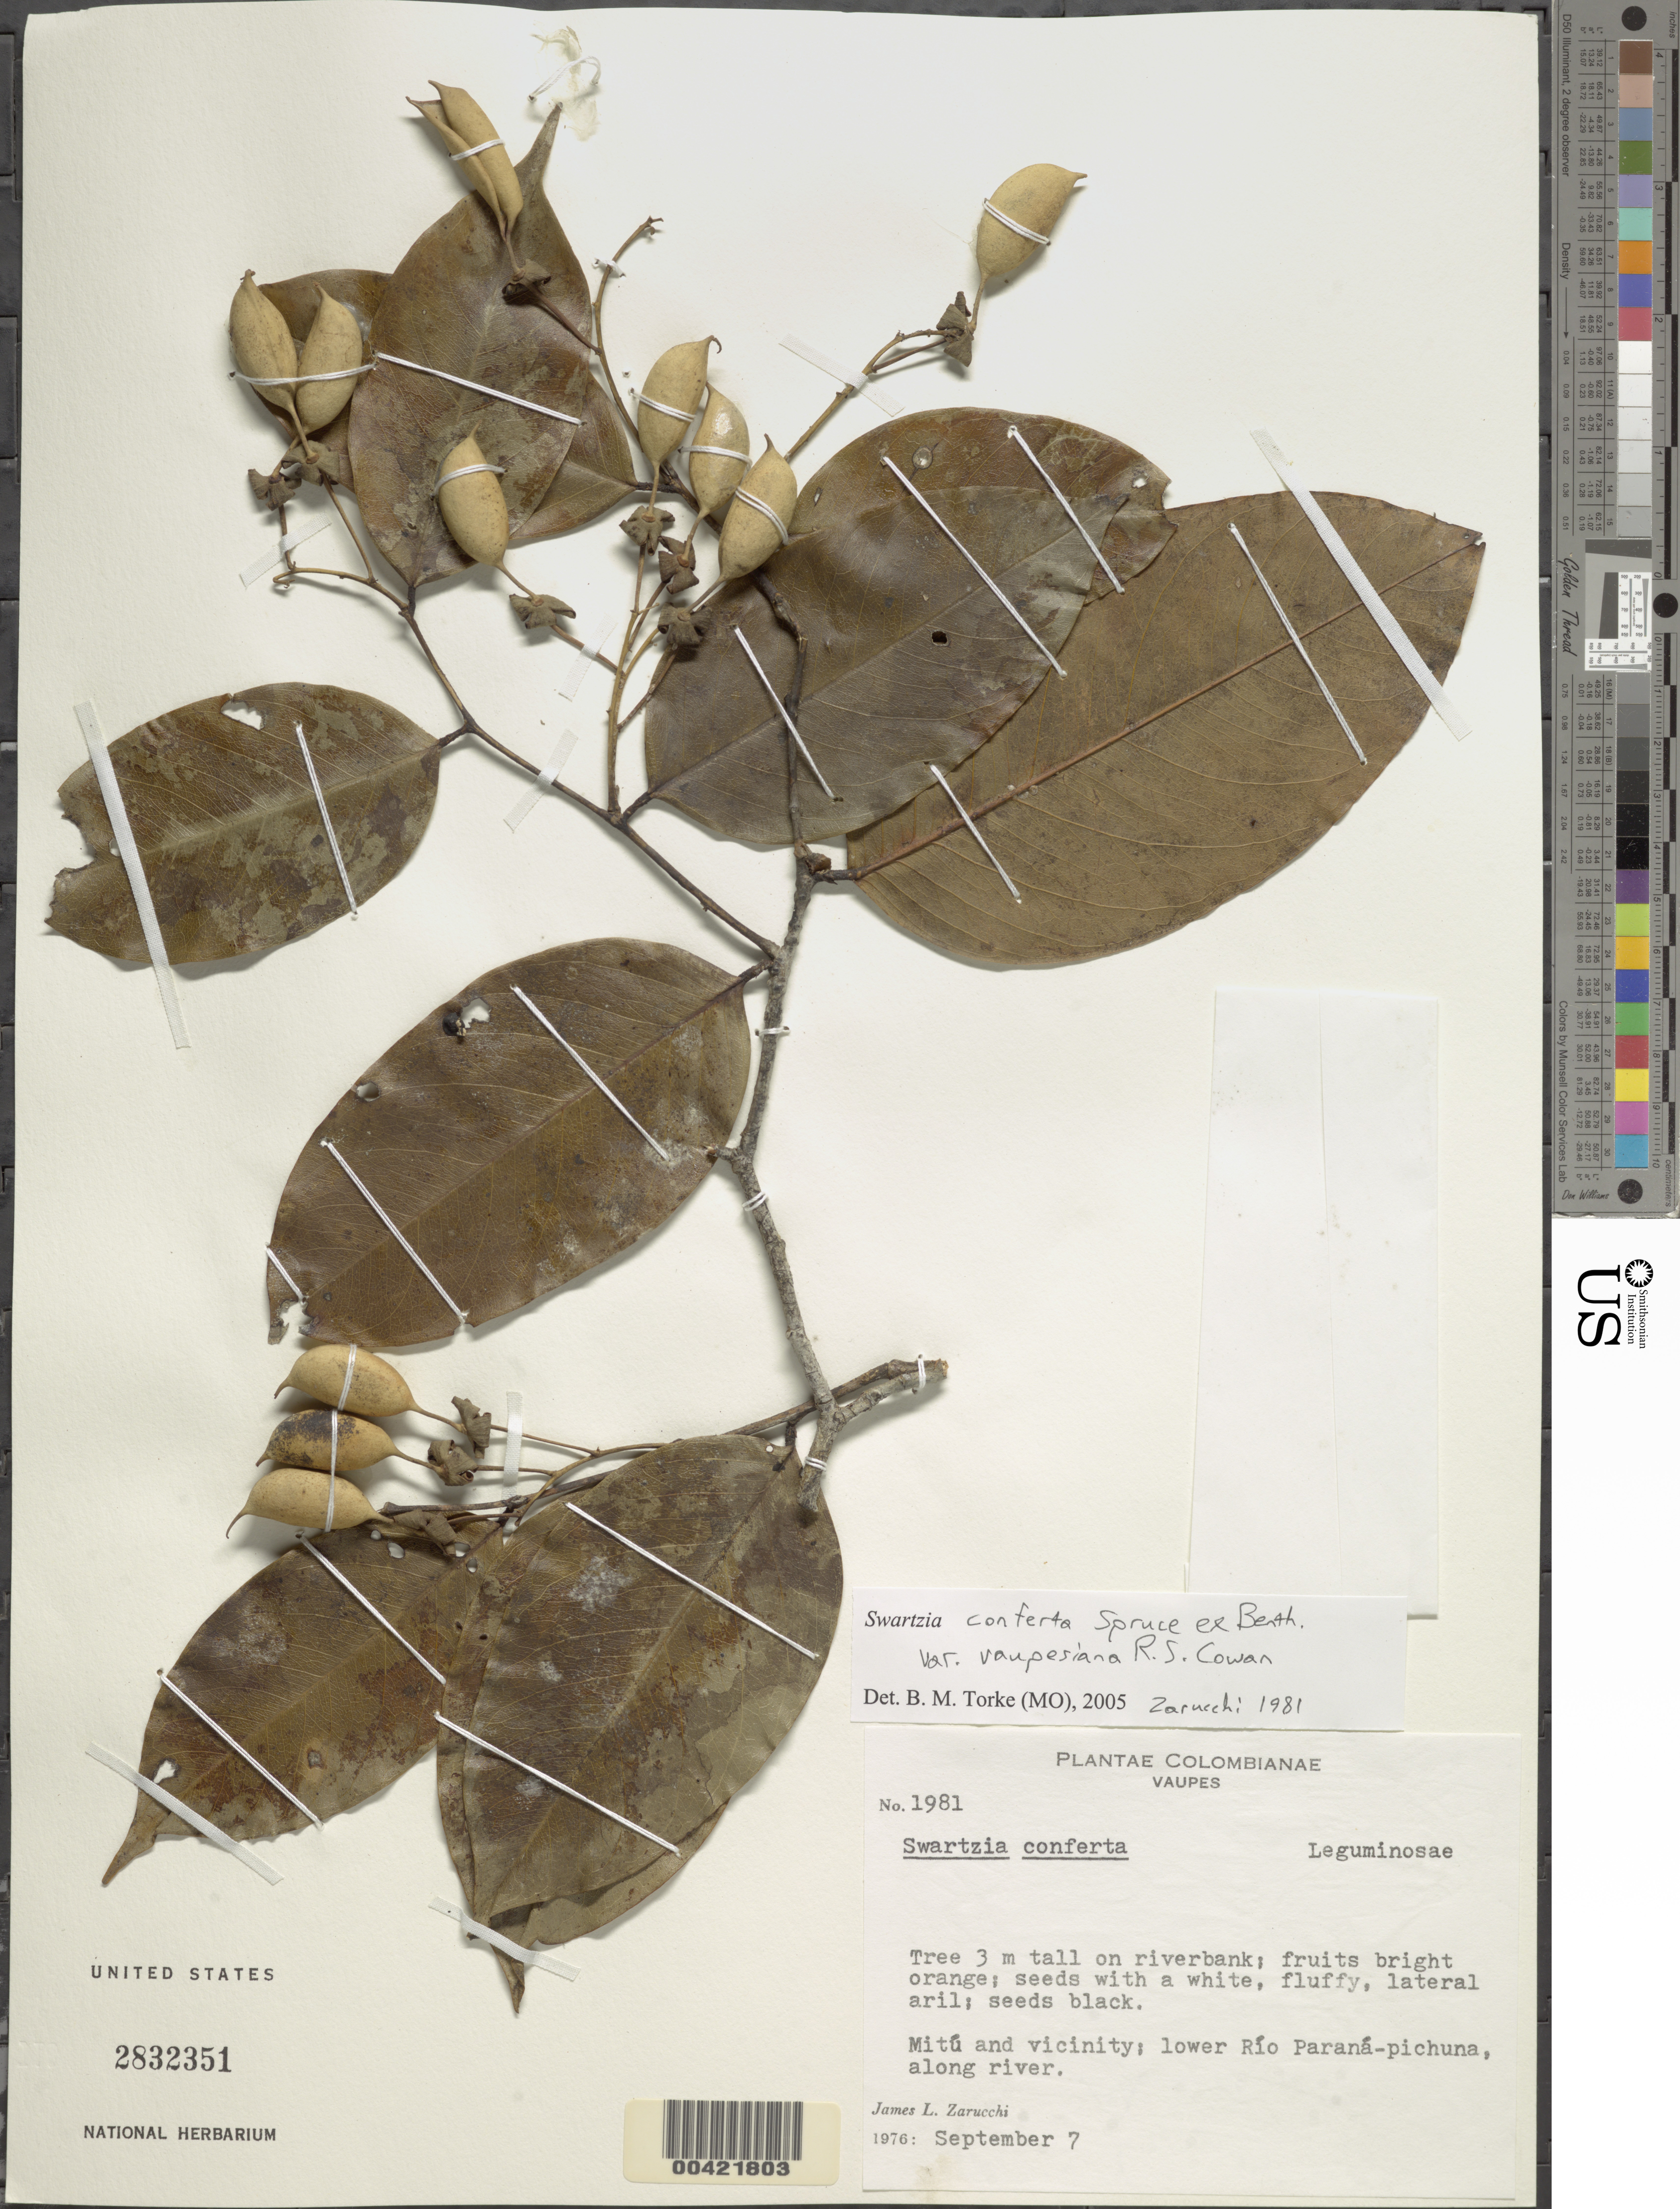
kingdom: Plantae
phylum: Tracheophyta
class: Magnoliopsida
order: Fabales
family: Fabaceae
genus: Swartzia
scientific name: Swartzia conferta var. vaupesiana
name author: R.S. Cowan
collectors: J. L. Zarucchi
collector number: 1981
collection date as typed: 07 Sep 1976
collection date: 1976-09-07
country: Colombia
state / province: Vaupés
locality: Mitu and vicinity; lower Parana-Pichuna along River.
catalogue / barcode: US 2832351